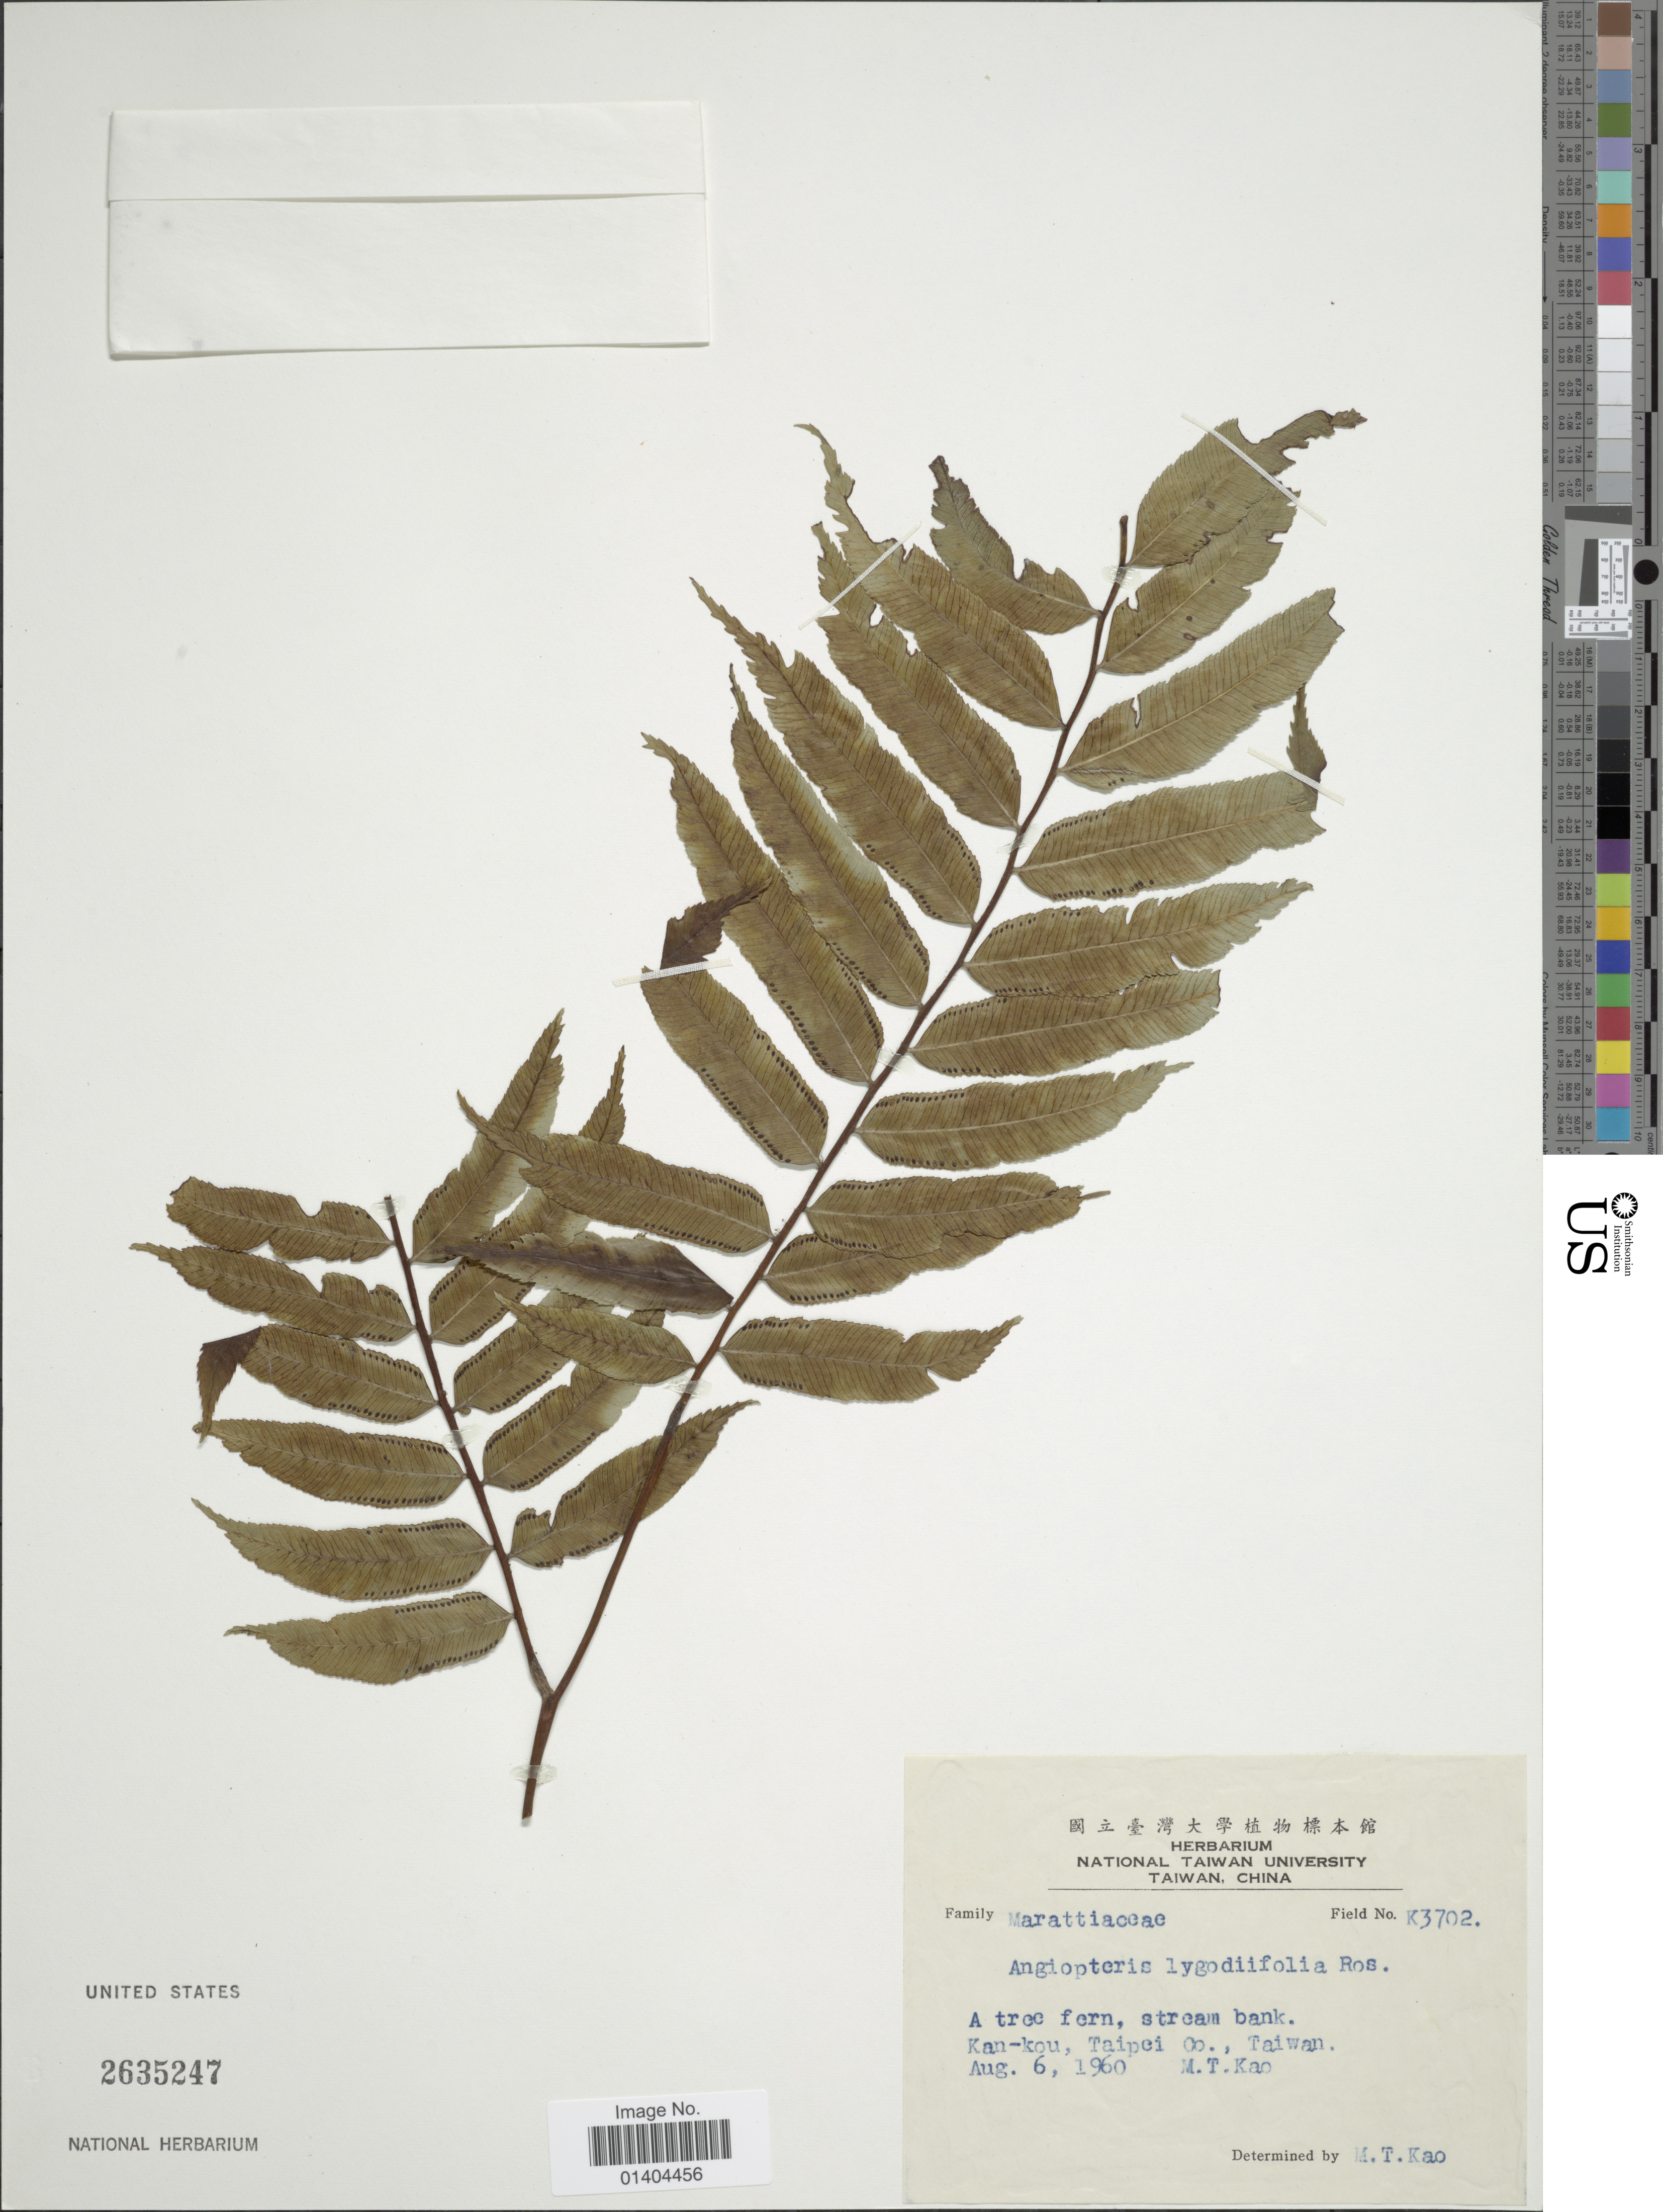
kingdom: Plantae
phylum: Tracheophyta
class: Polypodiopsida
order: Marattiales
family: Marattiaceae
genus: Angiopteris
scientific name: Angiopteris lygodiifolia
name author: Rosenst.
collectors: M. T. Kao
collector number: Field K3702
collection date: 1960-08-06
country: Taiwan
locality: Kan-Kou, Taipei Co.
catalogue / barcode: US 2635247